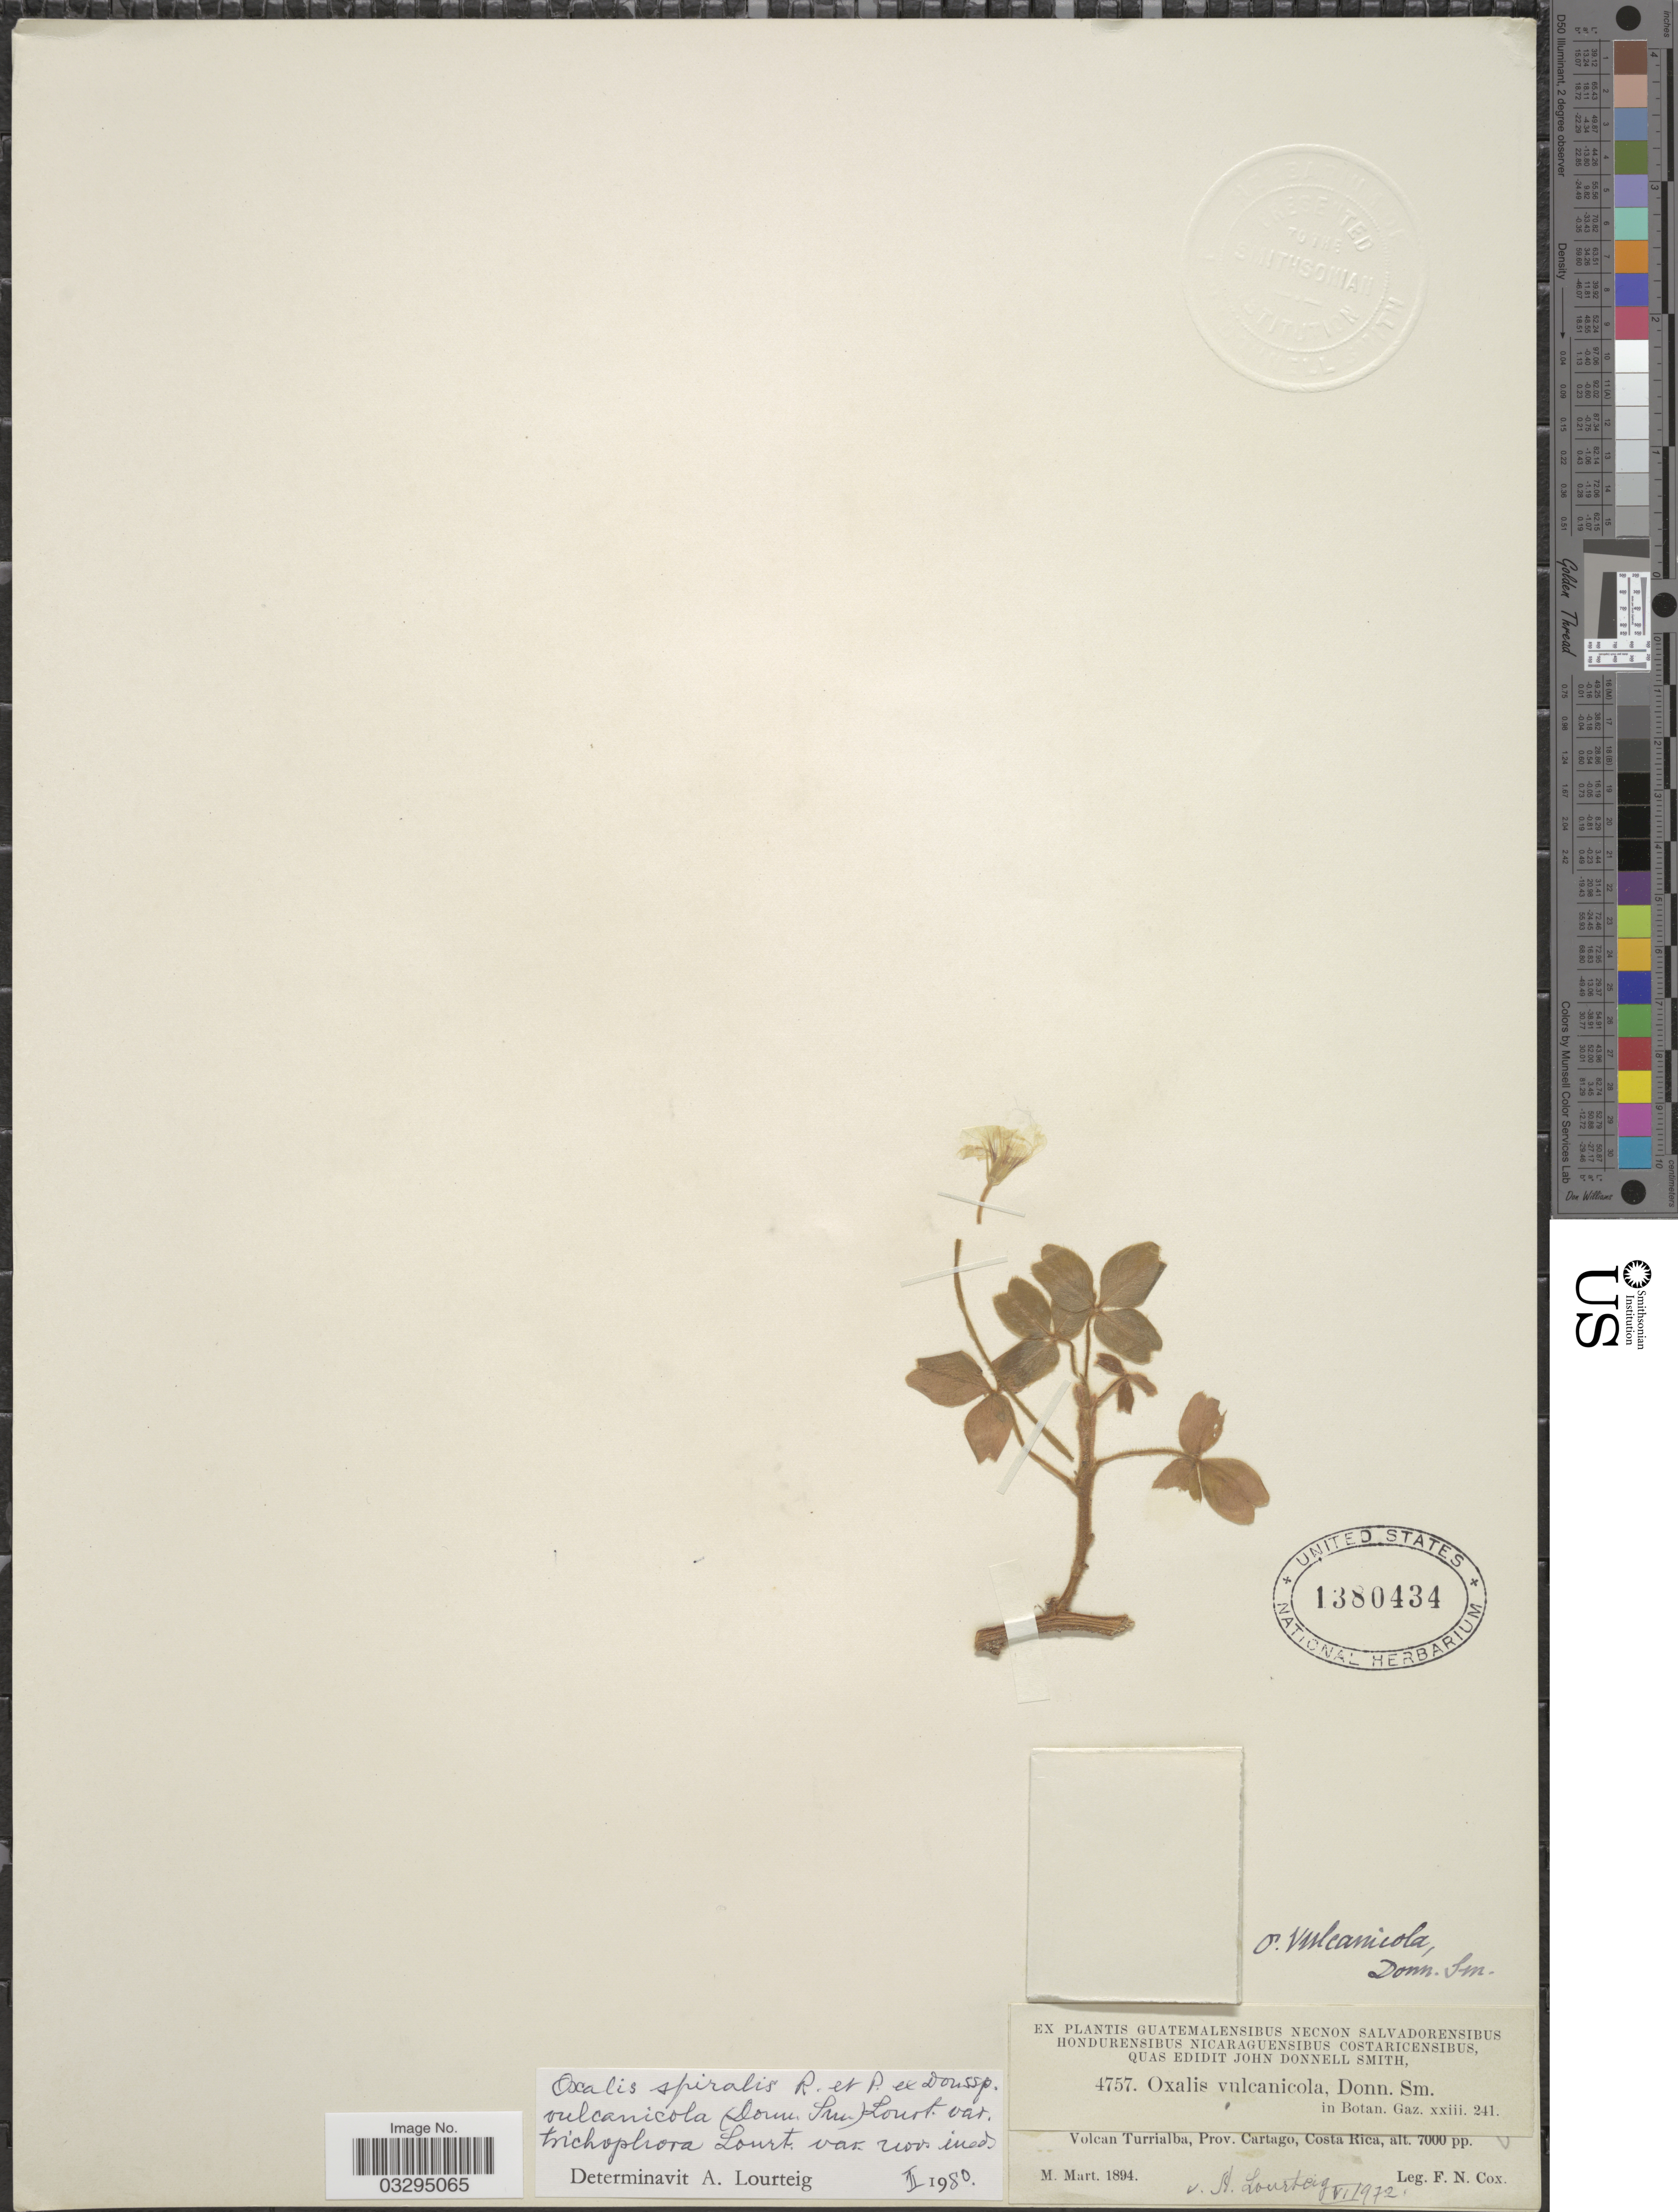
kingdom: Plantae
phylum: Tracheophyta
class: Magnoliopsida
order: Oxalidales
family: Oxalidaceae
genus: Oxalis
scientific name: Oxalis spiralis subsp. trichophora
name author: Lourteig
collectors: F. Cox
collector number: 4757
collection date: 1894-03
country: Costa Rica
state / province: Cartago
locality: Volcan Turríalba, Prov. Cartago.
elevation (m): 2134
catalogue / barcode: US 1380434